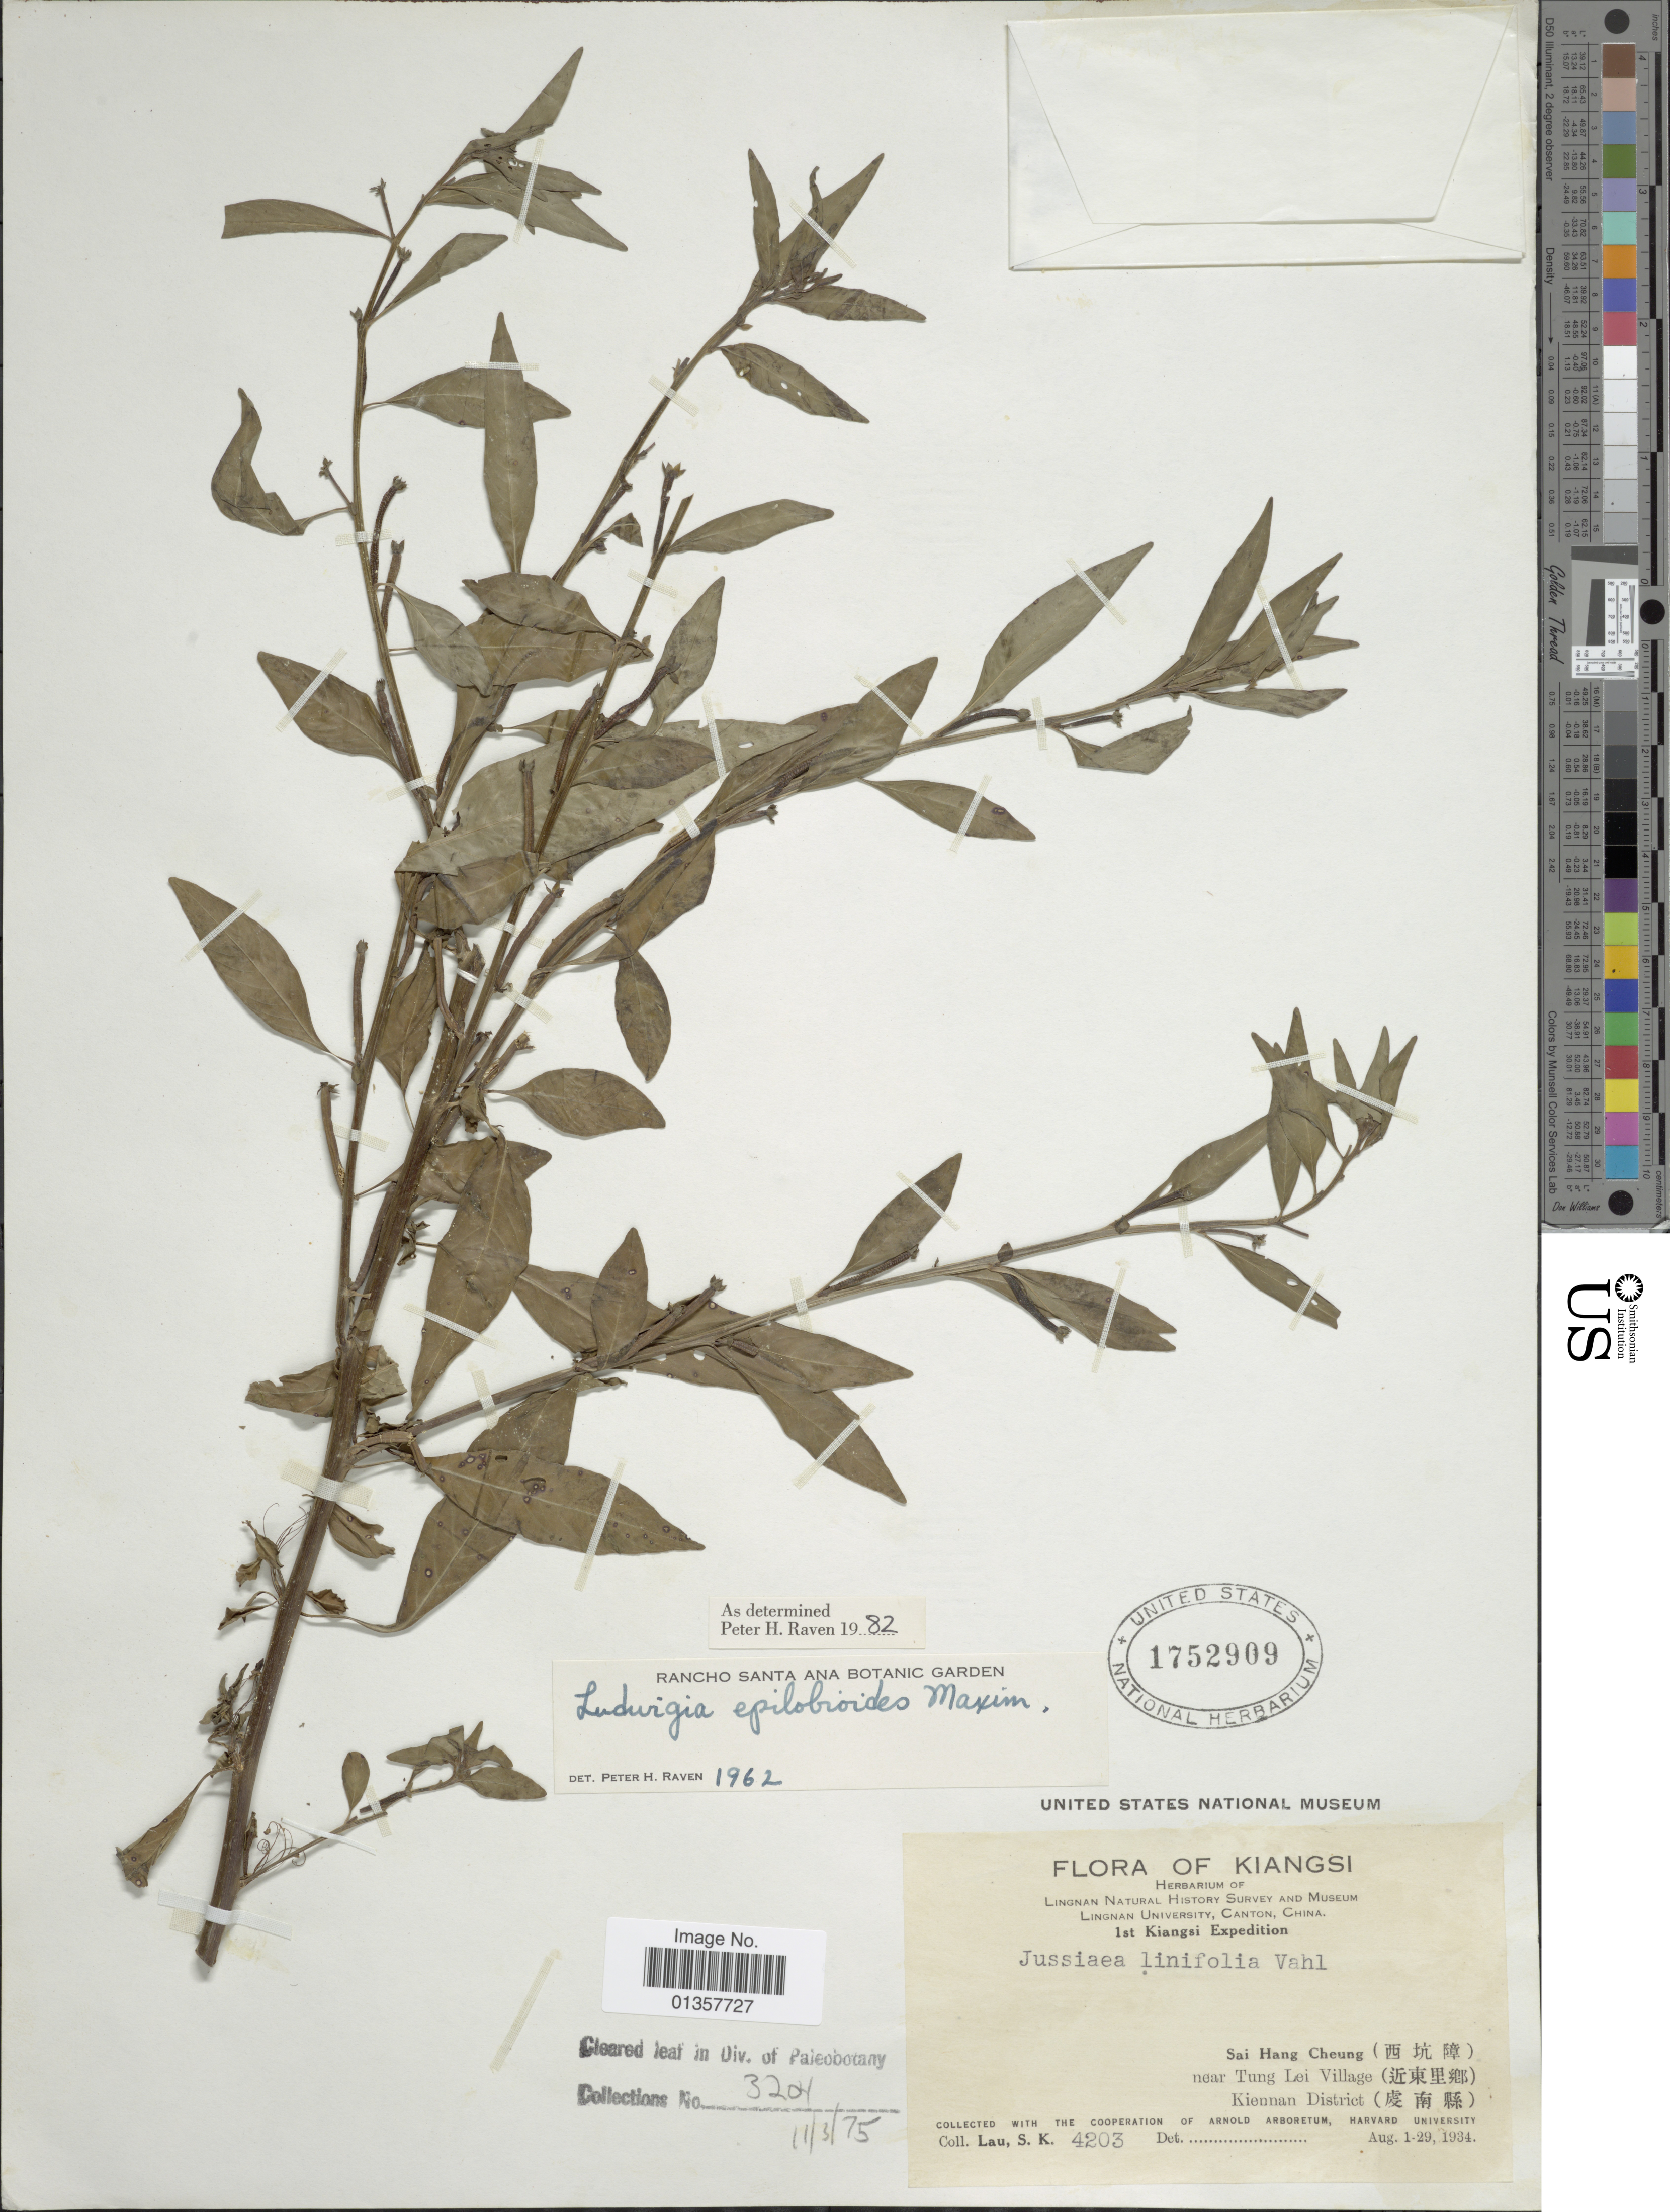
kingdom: Plantae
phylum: Tracheophyta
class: Magnoliopsida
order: Myrtales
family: Onagraceae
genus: Ludwigia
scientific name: Ludwigia epilobioides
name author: Maxim.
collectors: S. K. Lau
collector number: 4203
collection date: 1934-08-01/1934-08-29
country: China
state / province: Zhejiang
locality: Kiangsi, Sai Hang Cheung, near Tung Lei Village, Kiennan District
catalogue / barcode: US 1752909